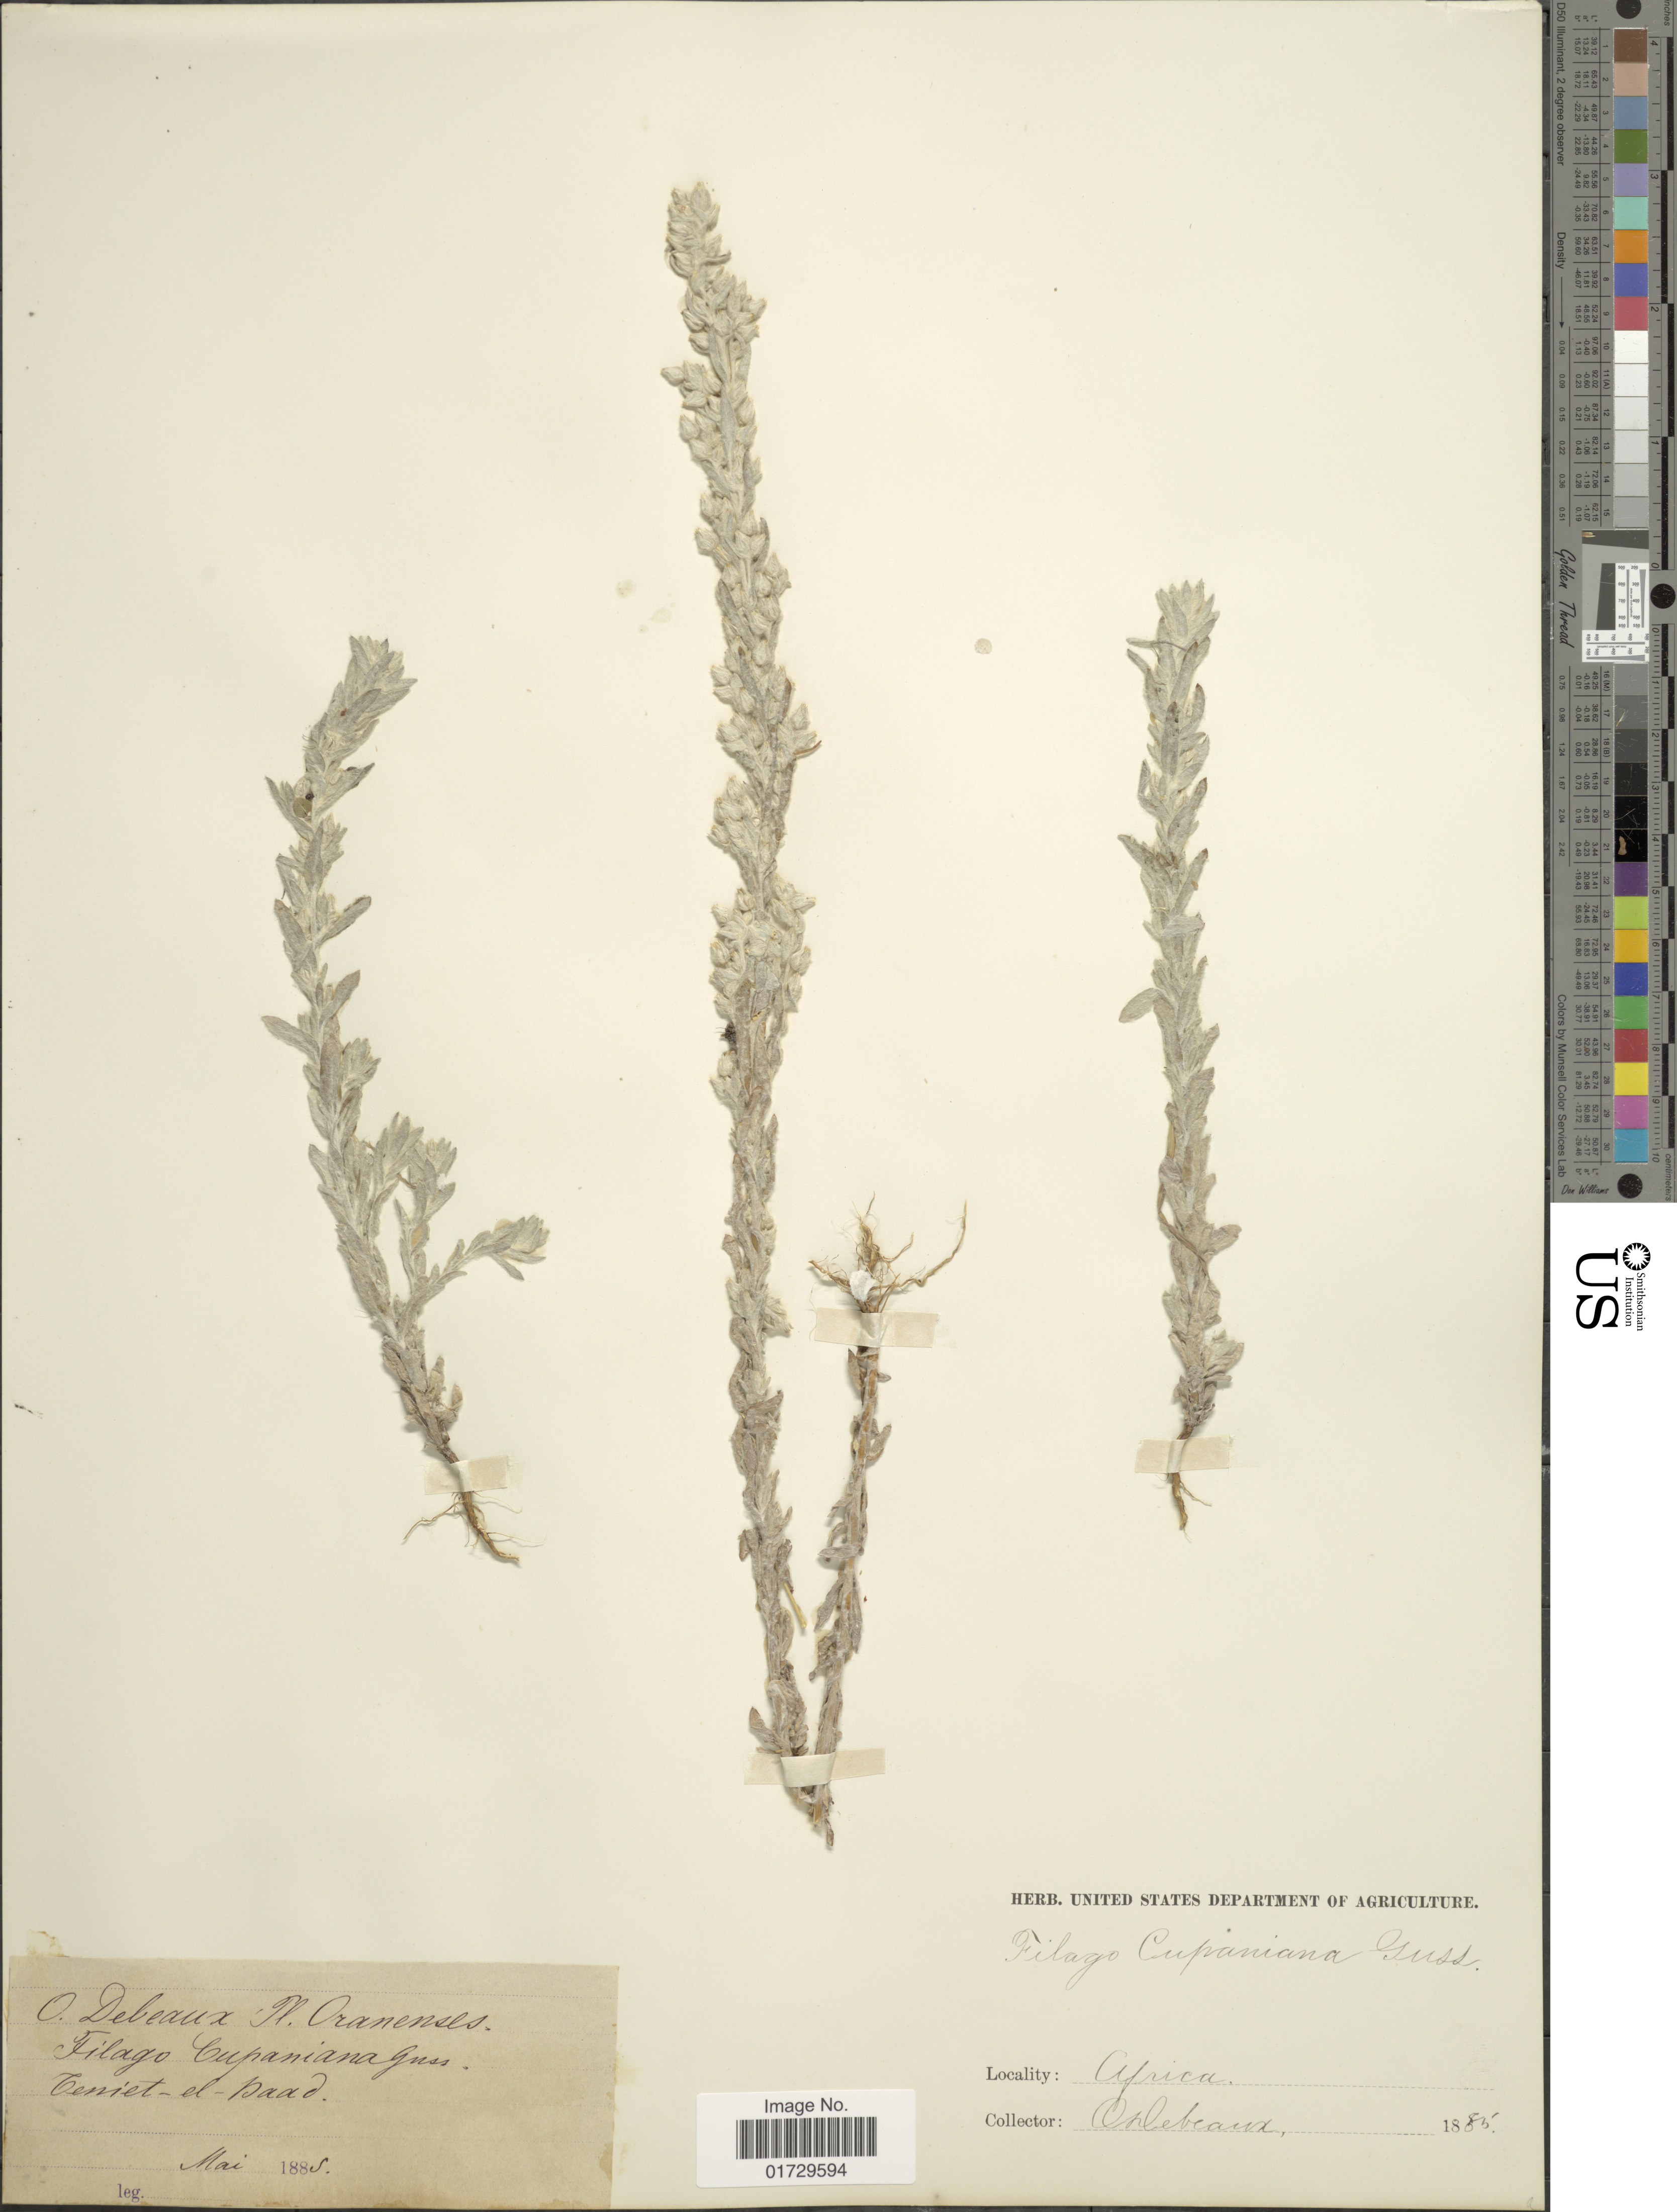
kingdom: Plantae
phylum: Tracheophyta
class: Magnoliopsida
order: Asterales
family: Asteraceae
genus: Filago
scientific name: Filago cupaniana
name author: (DC.) Parl.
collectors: Arlebeaux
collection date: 1885-05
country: Algeria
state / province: Aïn Defla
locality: Africa,